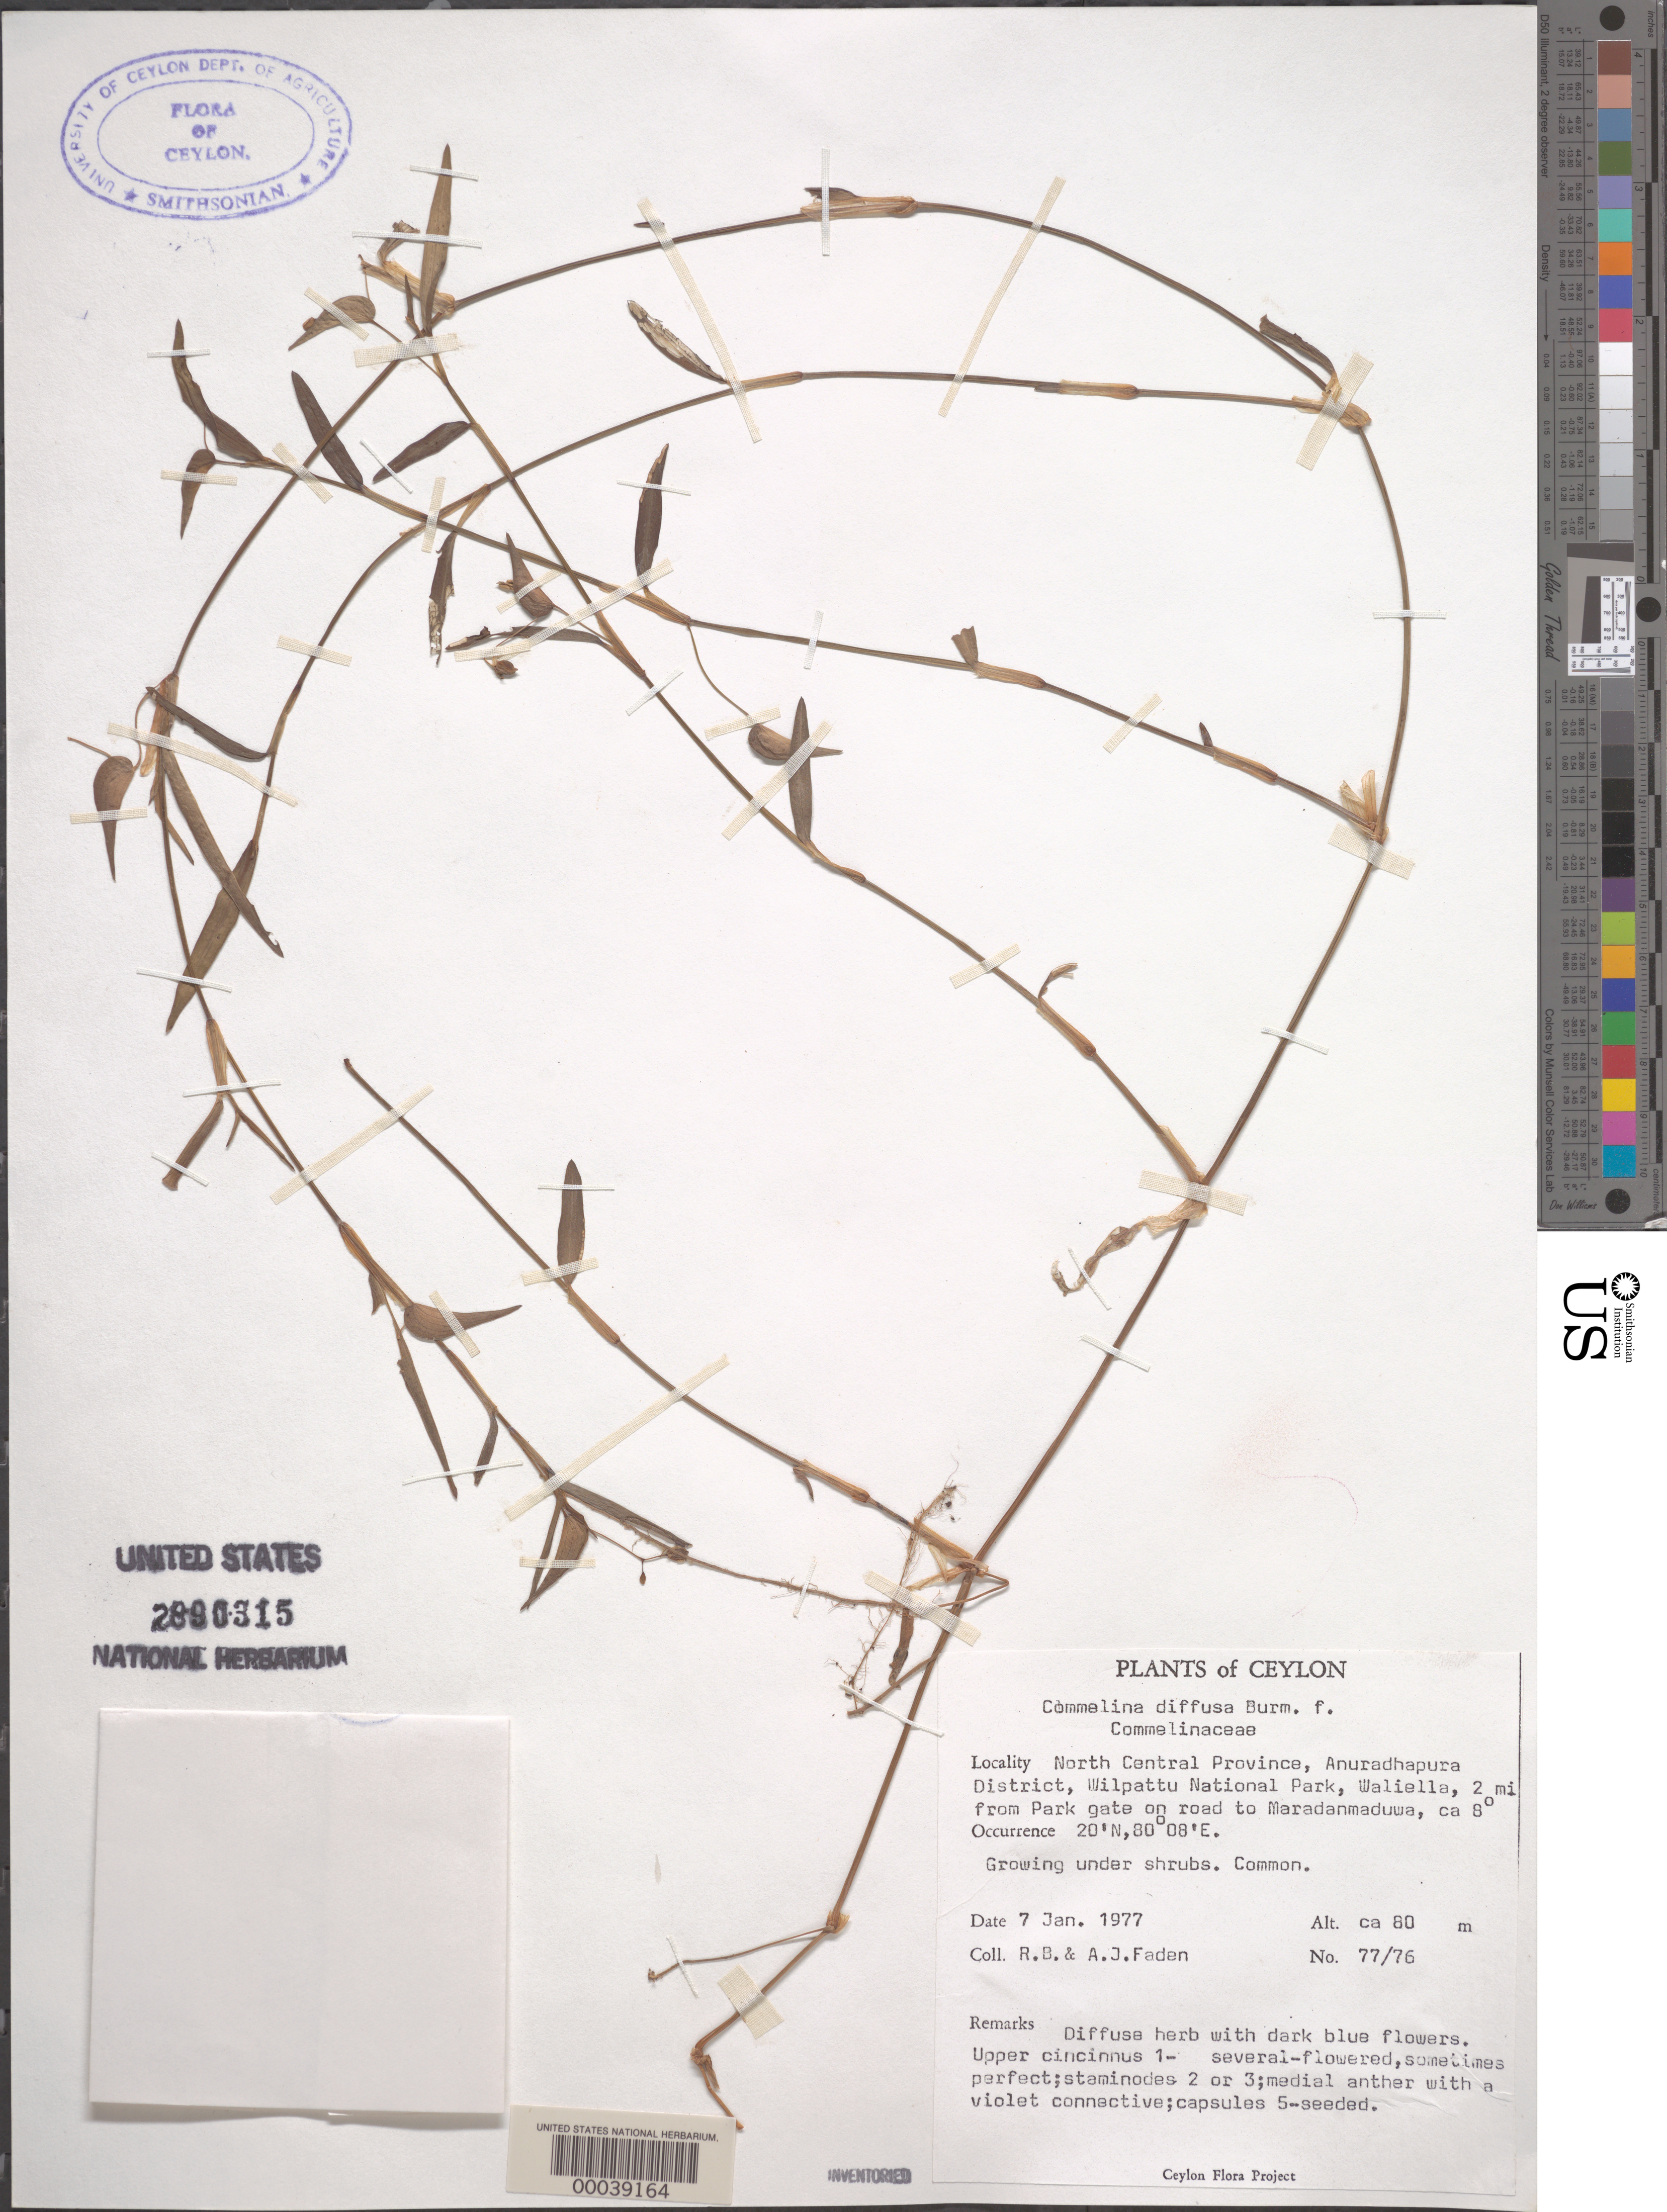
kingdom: Plantae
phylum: Tracheophyta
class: Liliopsida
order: Commelinales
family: Commelinaceae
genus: Commelina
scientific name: Commelina diffusa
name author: Burm. f.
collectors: R. B. Faden & A. J. Faden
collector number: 77/76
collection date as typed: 07 Jan 1977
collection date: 1977-01-07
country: Sri Lanka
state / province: North Central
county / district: Anuradhapura Dist.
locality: Wilpattu national park, waliella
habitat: Growing under shrubs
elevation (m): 80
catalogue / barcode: US 2890315